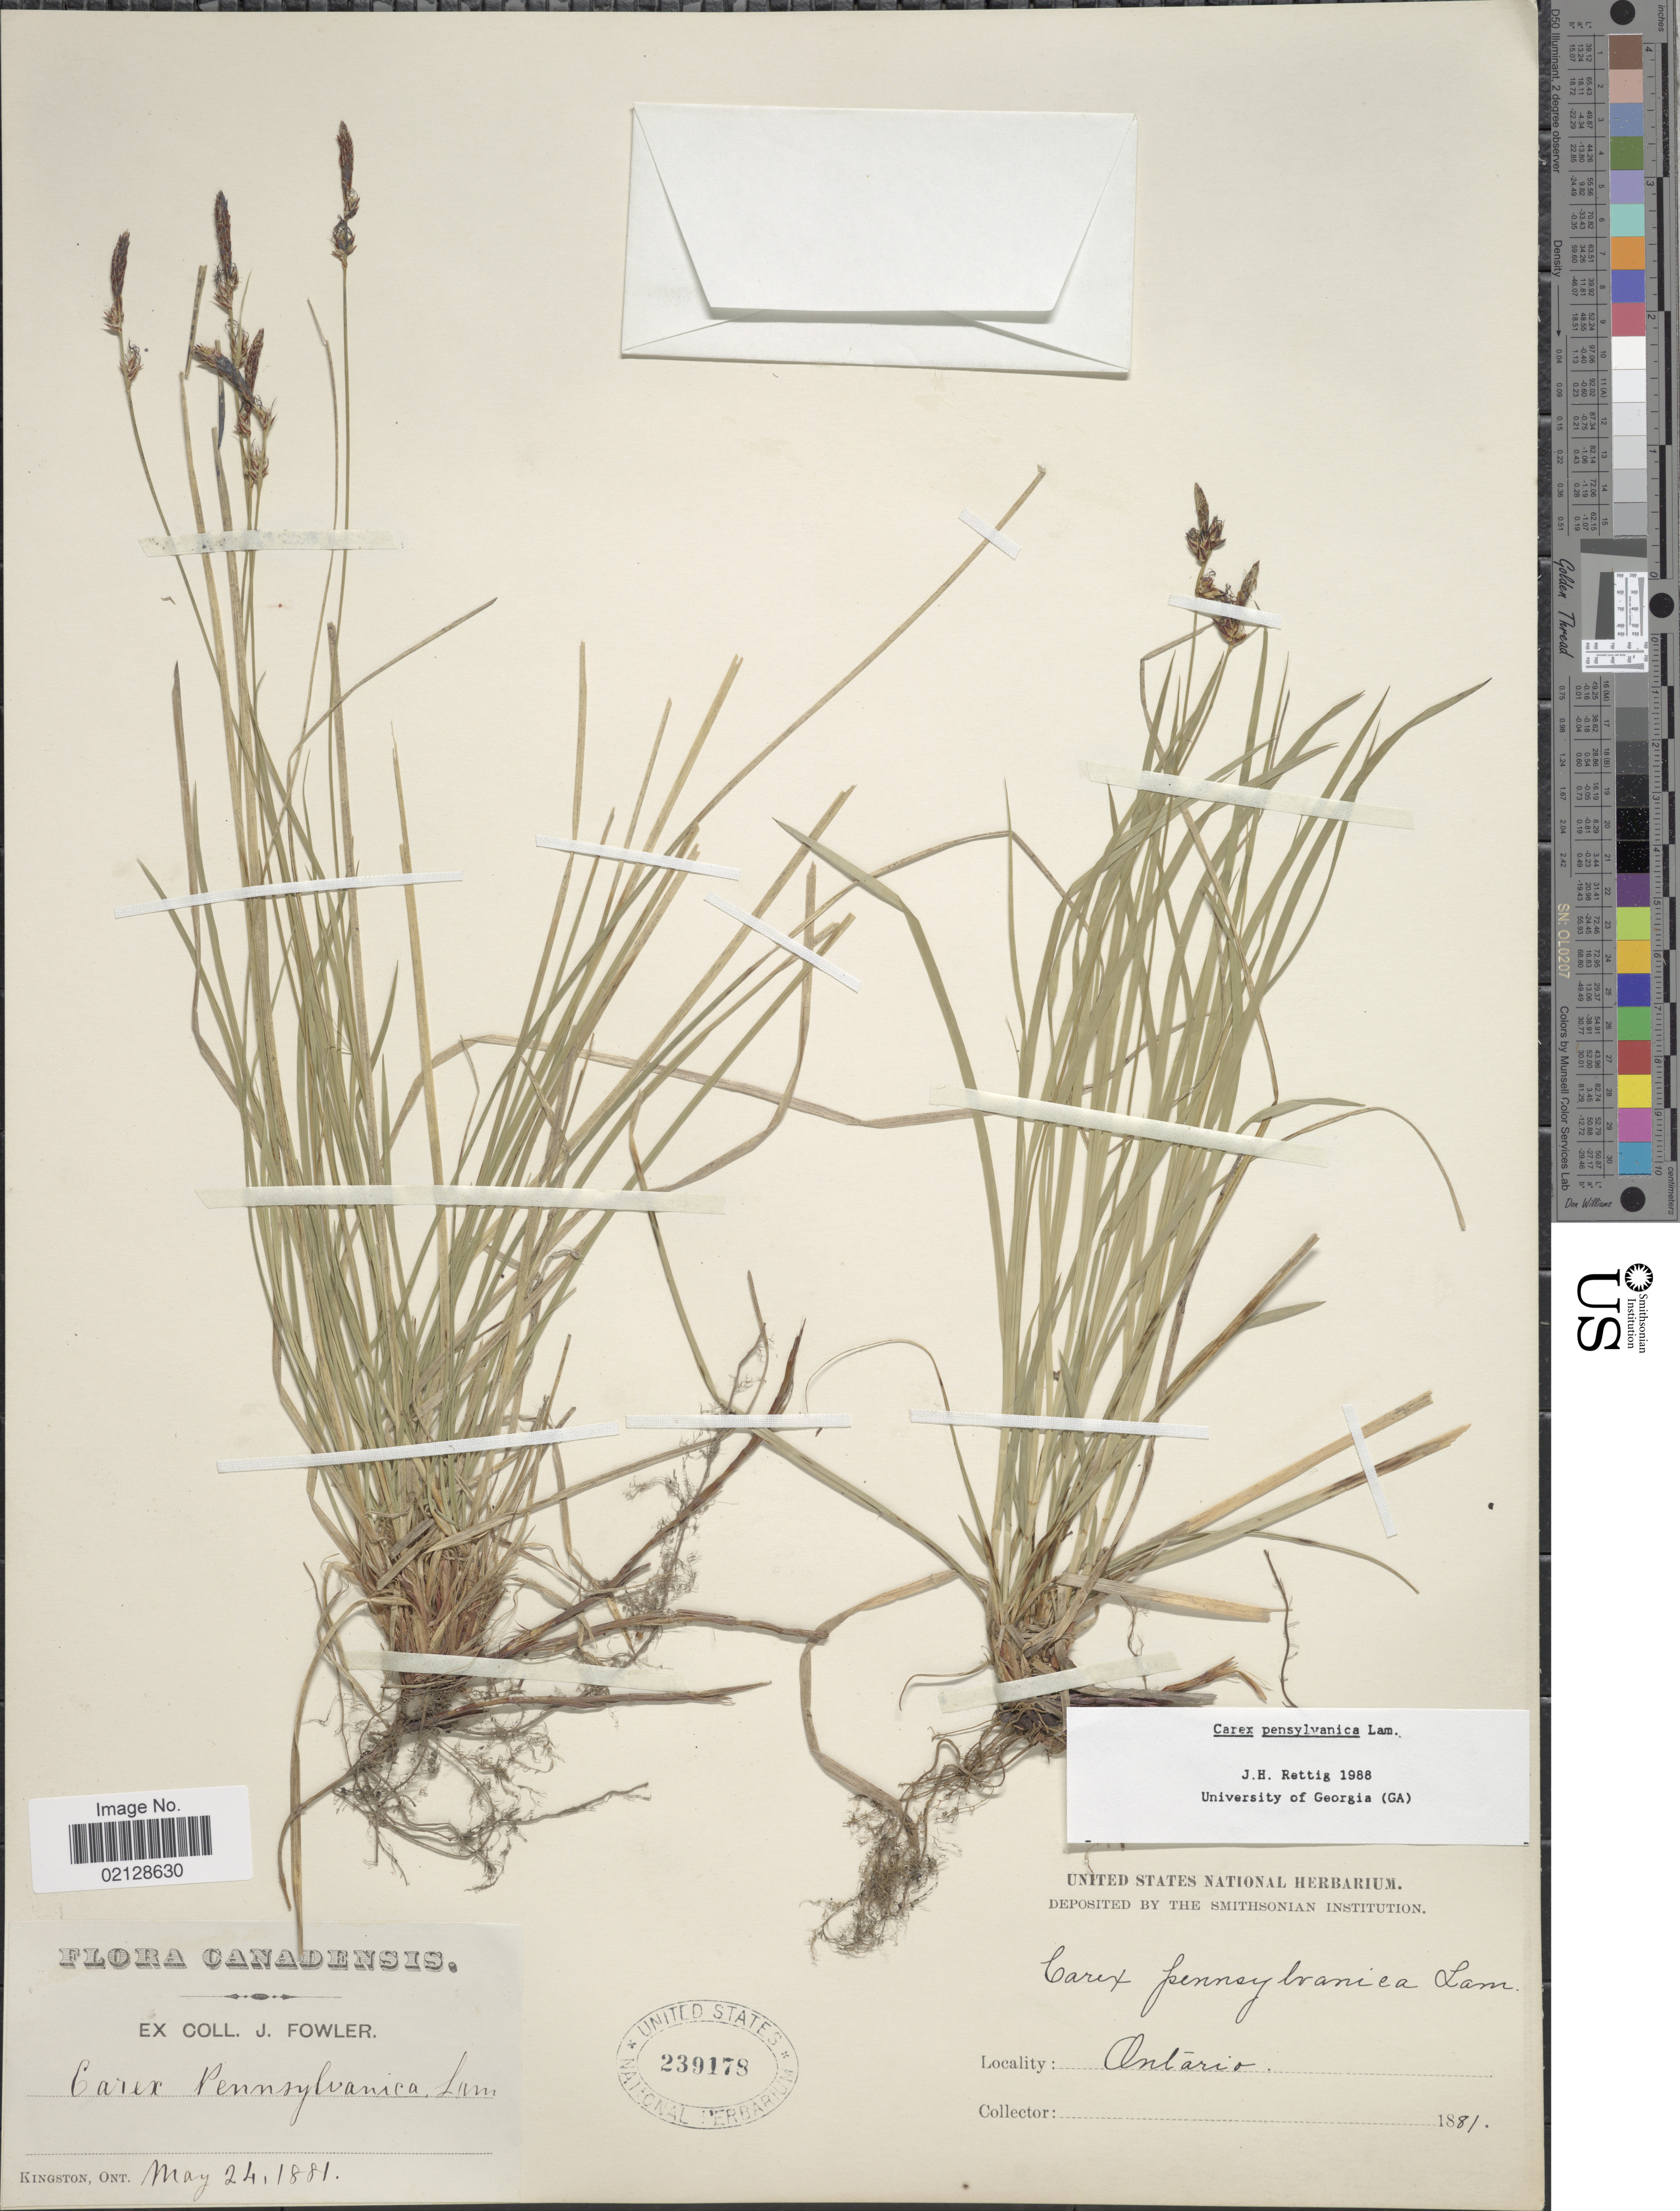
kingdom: Plantae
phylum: Tracheophyta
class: Liliopsida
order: Poales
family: Cyperaceae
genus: Carex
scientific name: Carex pensylvanica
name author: Lam.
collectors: J. P. Fowler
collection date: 1881-05-24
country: Canada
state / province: Ontario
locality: Kingstin, Ontario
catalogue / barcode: US 239178